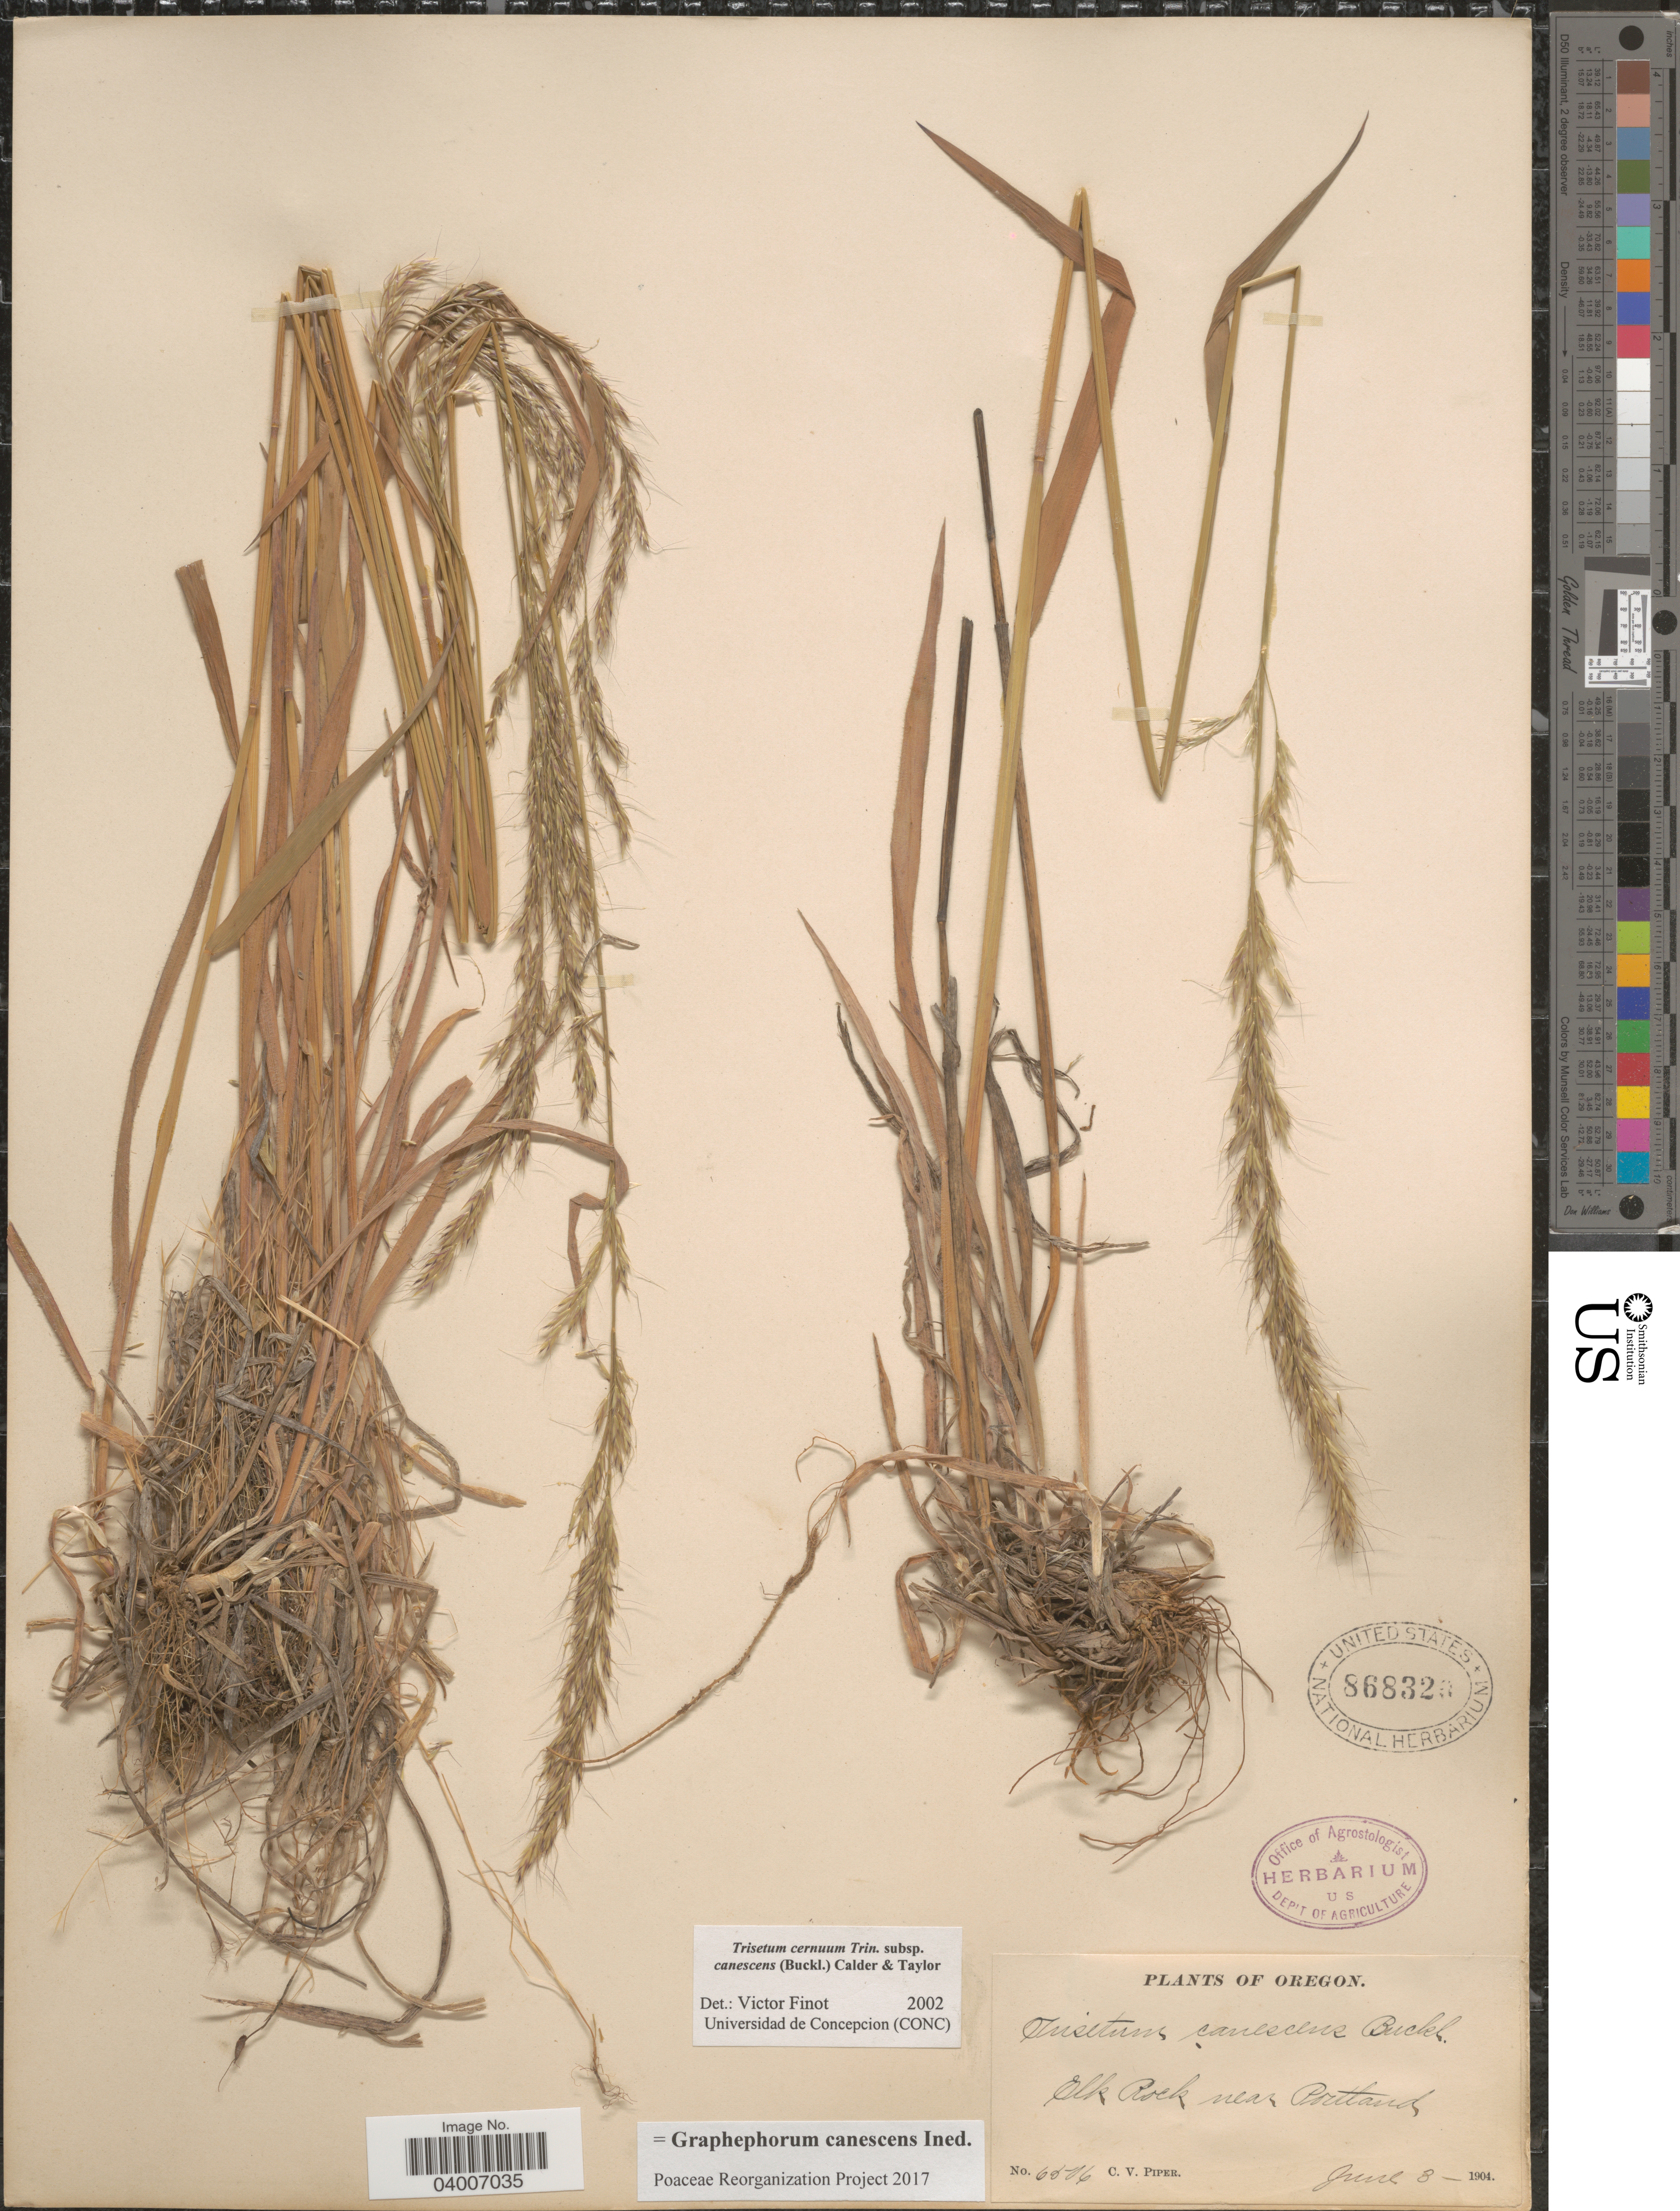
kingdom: Plantae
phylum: Tracheophyta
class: Liliopsida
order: Poales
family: Poaceae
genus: Graphephorum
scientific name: Graphephorum canescens ined.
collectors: C. V. Piper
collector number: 6506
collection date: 1904-06-03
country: United States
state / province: Oregon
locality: Elk Rock near Portland.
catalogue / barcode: US 868320